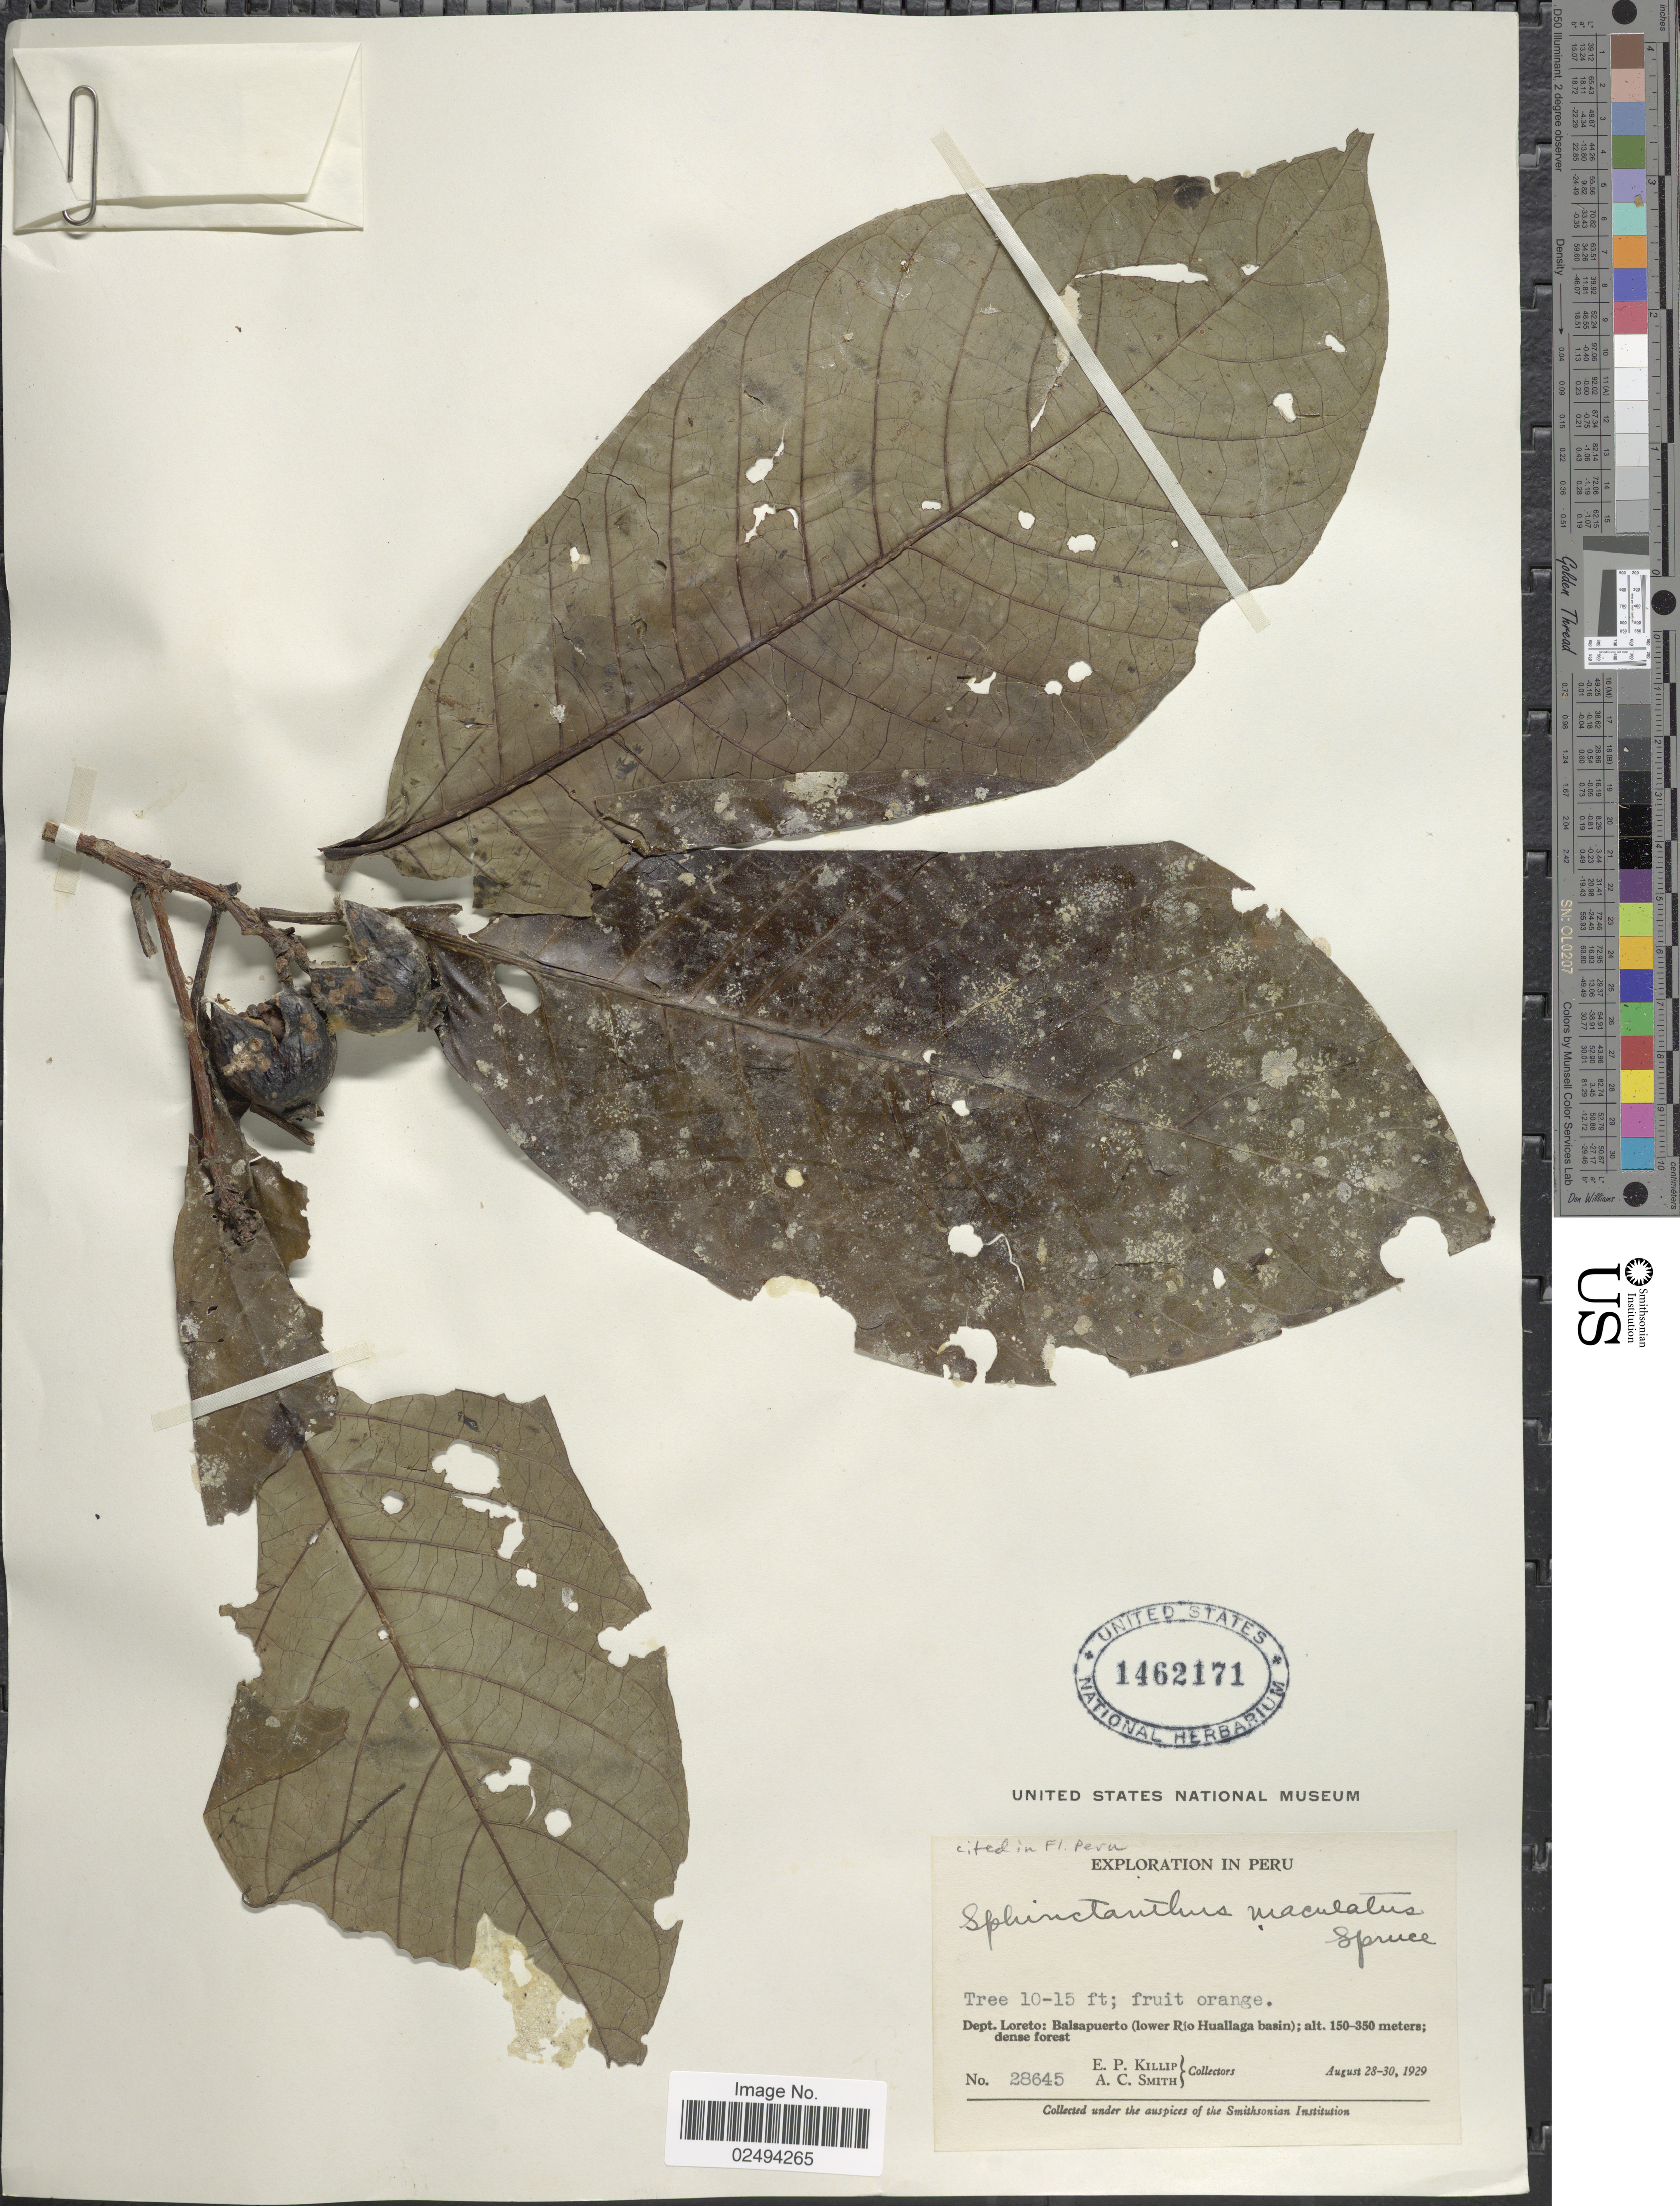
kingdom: Plantae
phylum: Tracheophyta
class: Magnoliopsida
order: Gentianales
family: Rubiaceae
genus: Sphinctanthus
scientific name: Sphinctanthus maculatus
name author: Spruce ex K. Schum.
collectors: E. P. Killip & A. C. Smith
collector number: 28645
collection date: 1929-08-28/1929-08-30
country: Peru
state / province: Loreto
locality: Dept. Loreto: Balsapuerto (lower Río Huallaga basin; dense forest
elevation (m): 150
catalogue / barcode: US 1462171